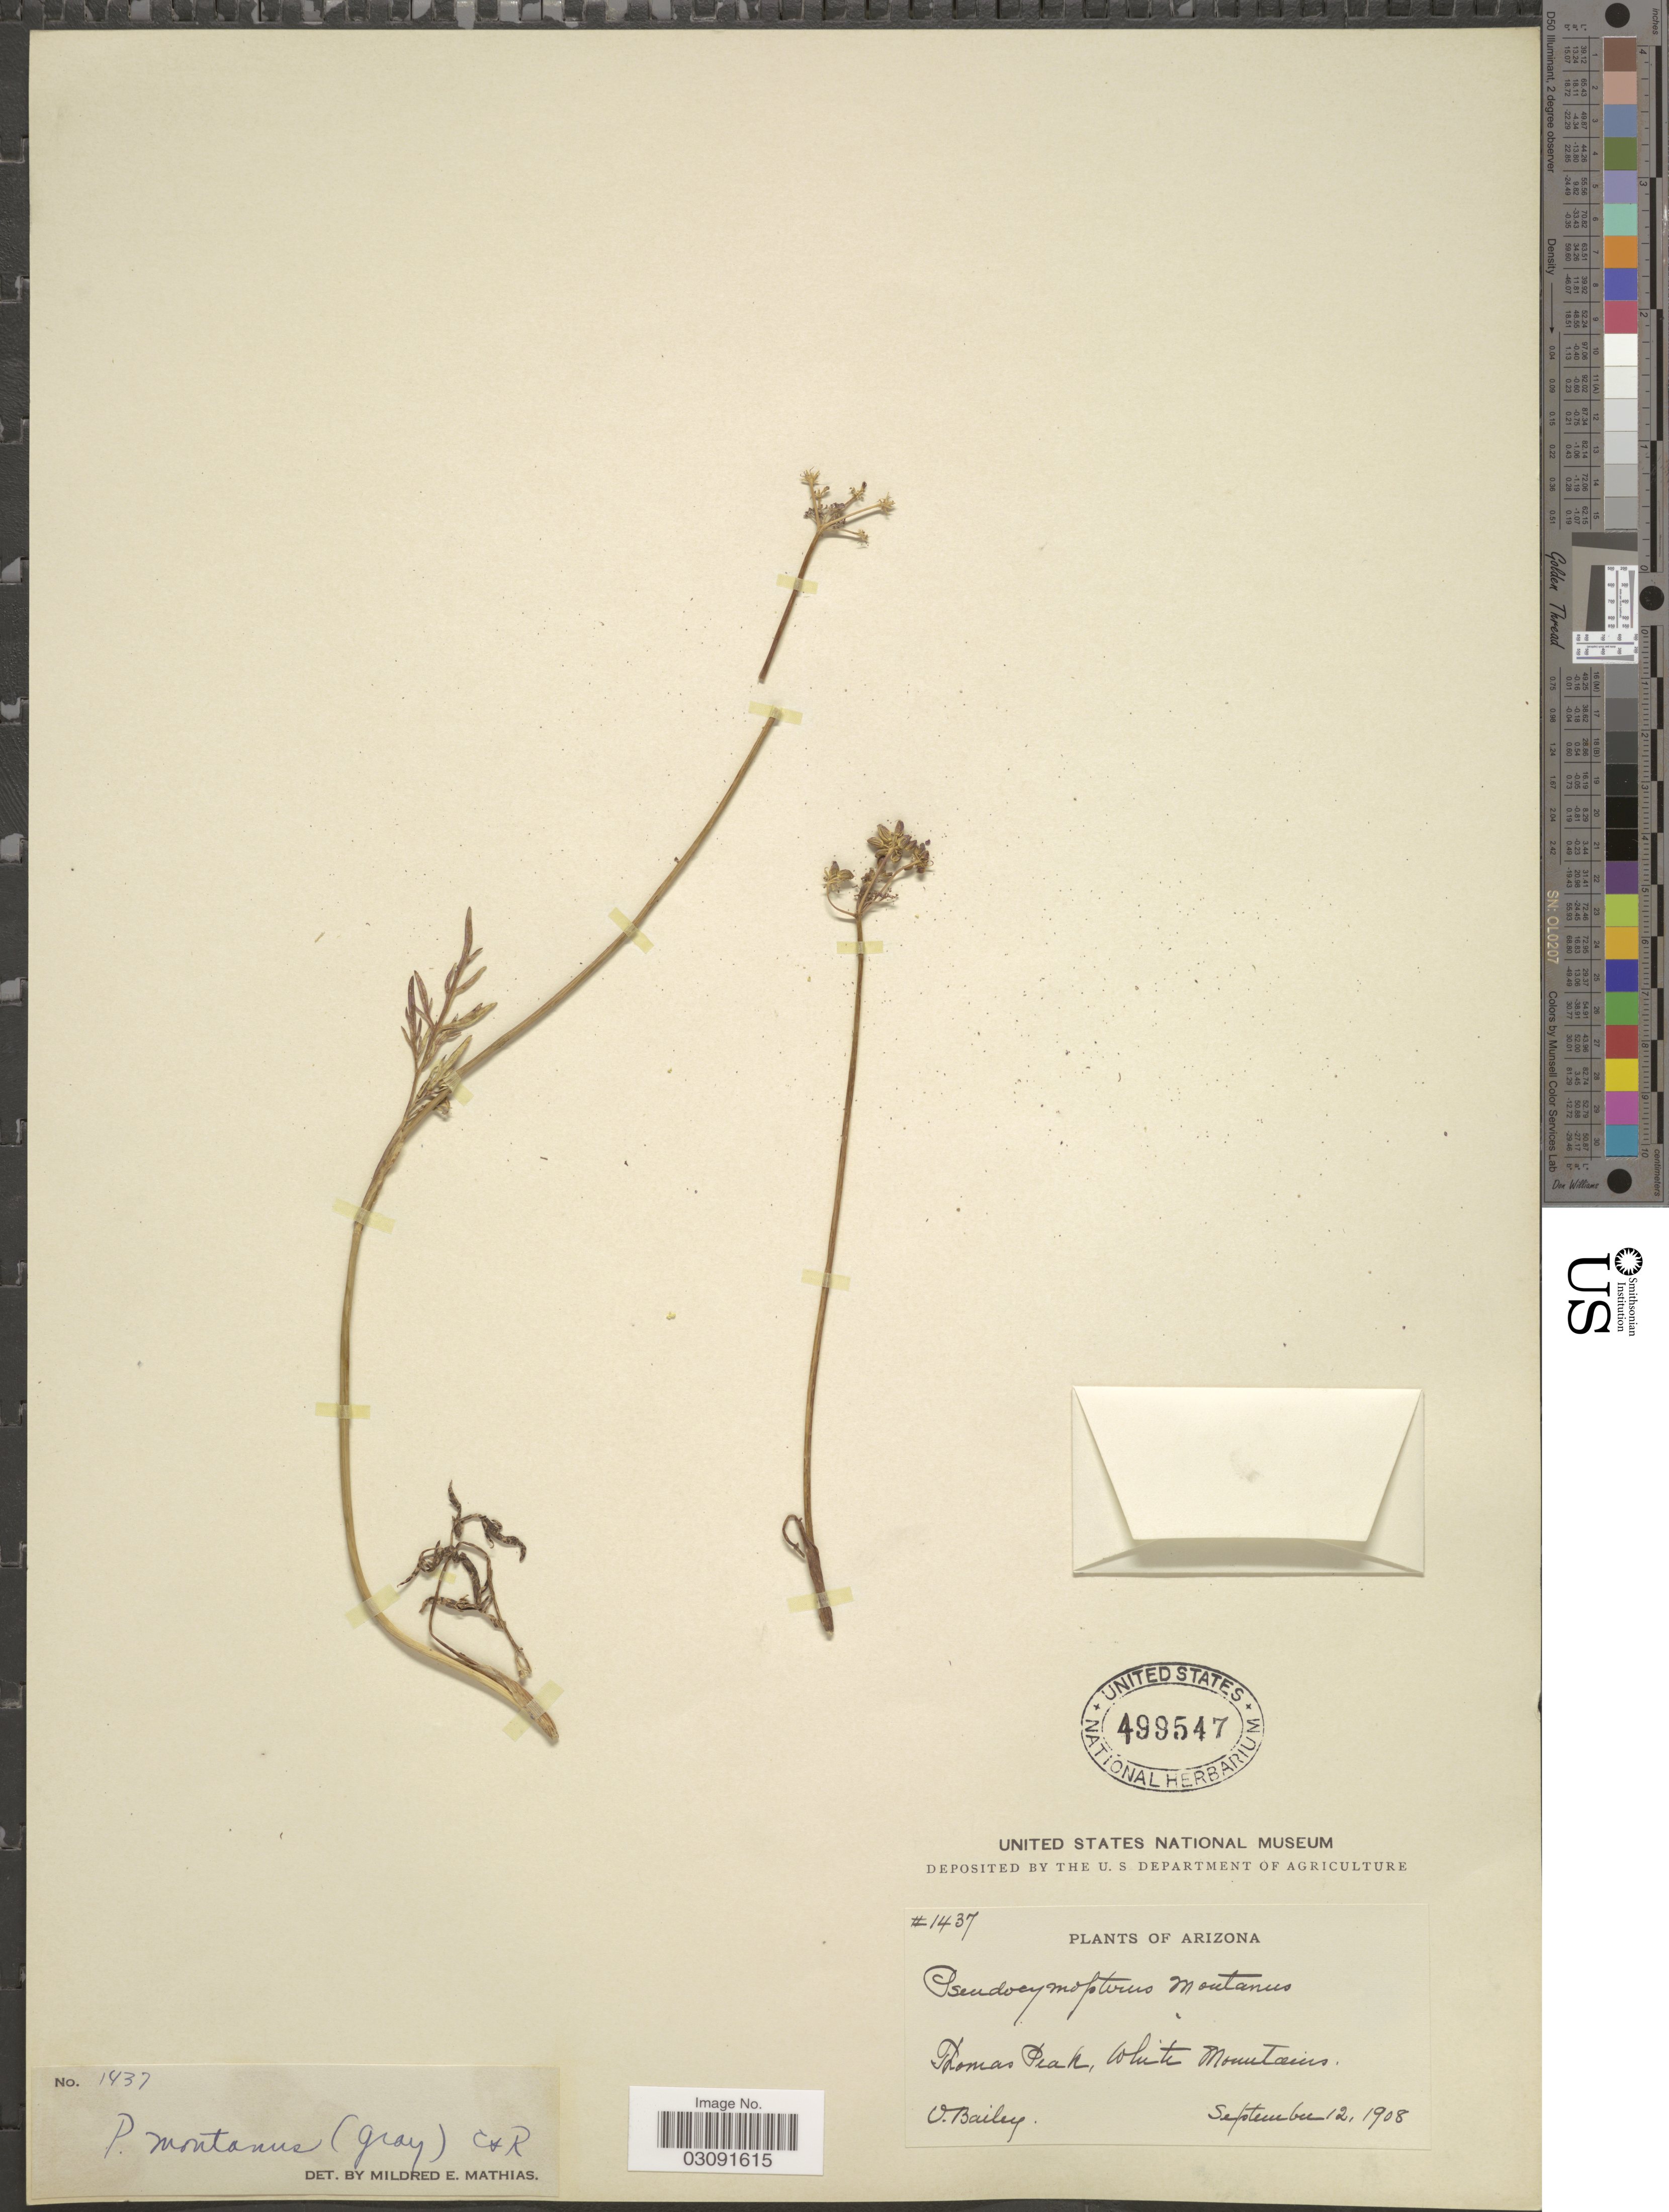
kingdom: Plantae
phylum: Tracheophyta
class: Magnoliopsida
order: Apiales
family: Apiaceae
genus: Pseudocymopterus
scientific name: Pseudocymopterus montanus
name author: (A. Gray) J.M. Coult. & Rose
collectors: V. L. Bailey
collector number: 1437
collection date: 1908-09-12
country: United States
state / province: Arizona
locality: Thomas Peak, White Mountains.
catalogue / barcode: US 499547